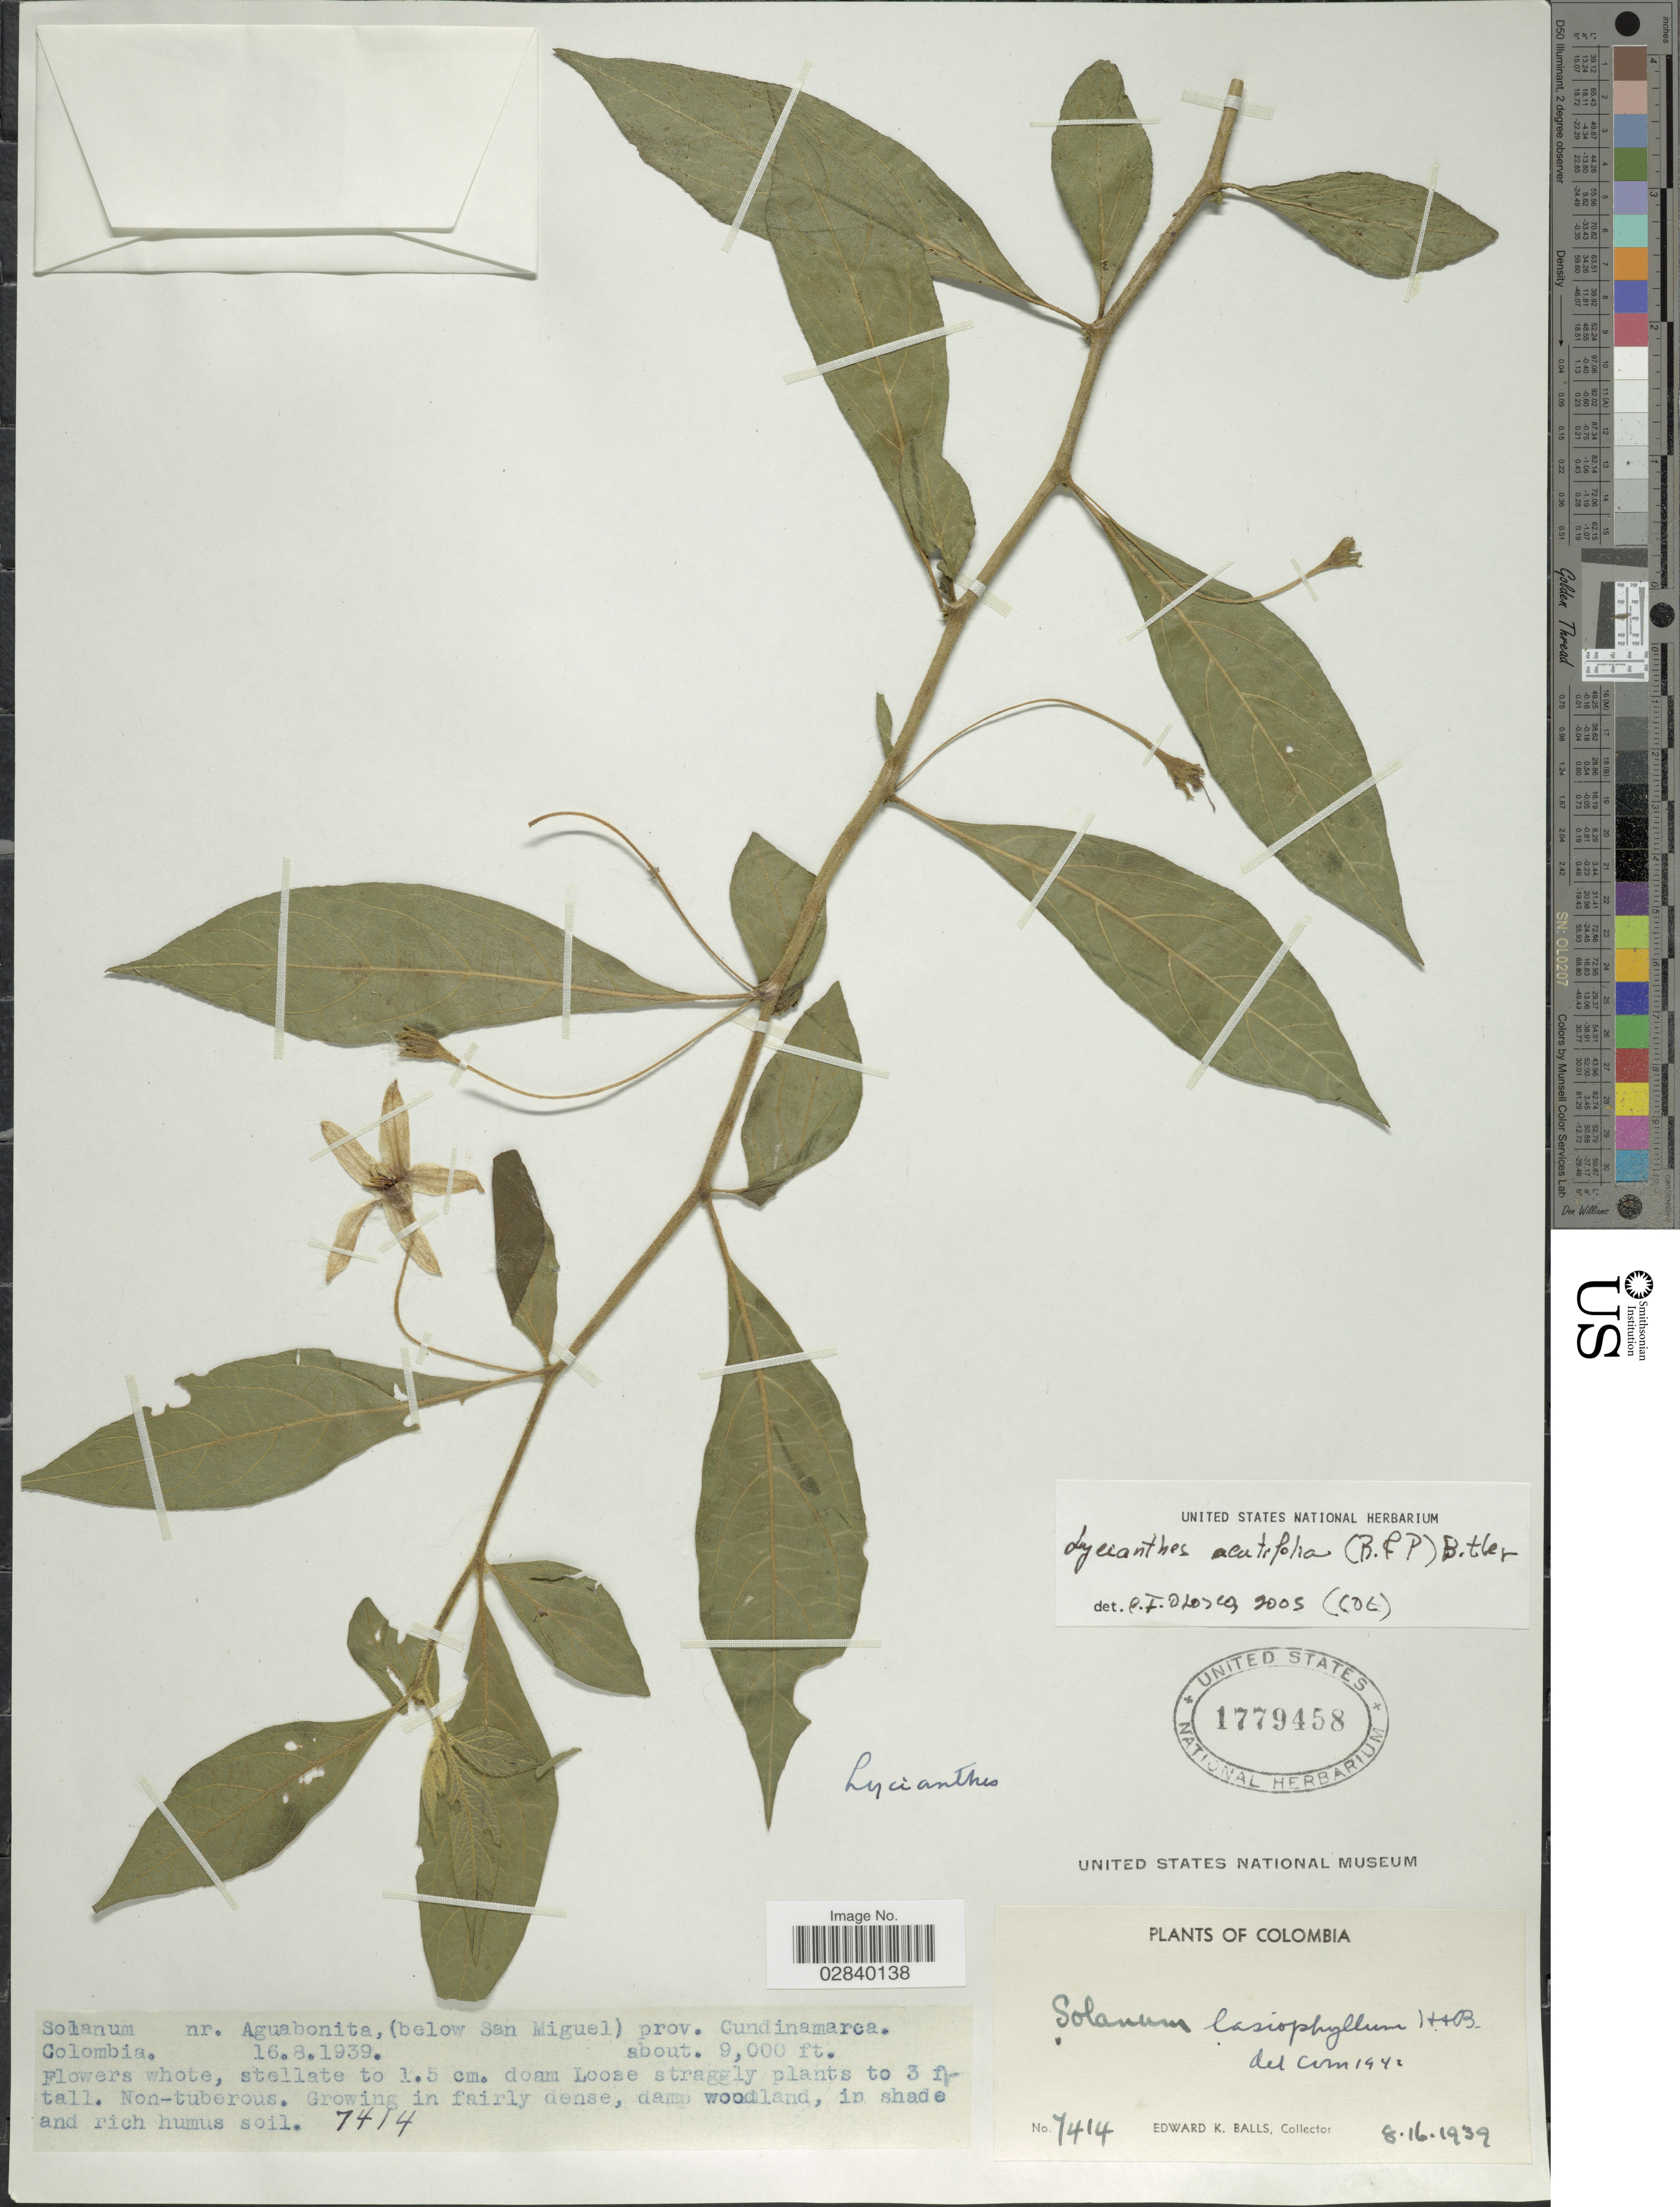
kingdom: Plantae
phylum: Tracheophyta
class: Magnoliopsida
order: Solanales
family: Solanaceae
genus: Lycianthes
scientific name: Lycianthes acutifolia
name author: (Ruiz & Pav.) Bitter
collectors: E. K. Balls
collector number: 7414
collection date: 1939-08-16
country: Colombia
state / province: Cundinamarca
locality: Nr. Aguabonita, (below San Miguel).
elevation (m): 2743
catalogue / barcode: US 1779458